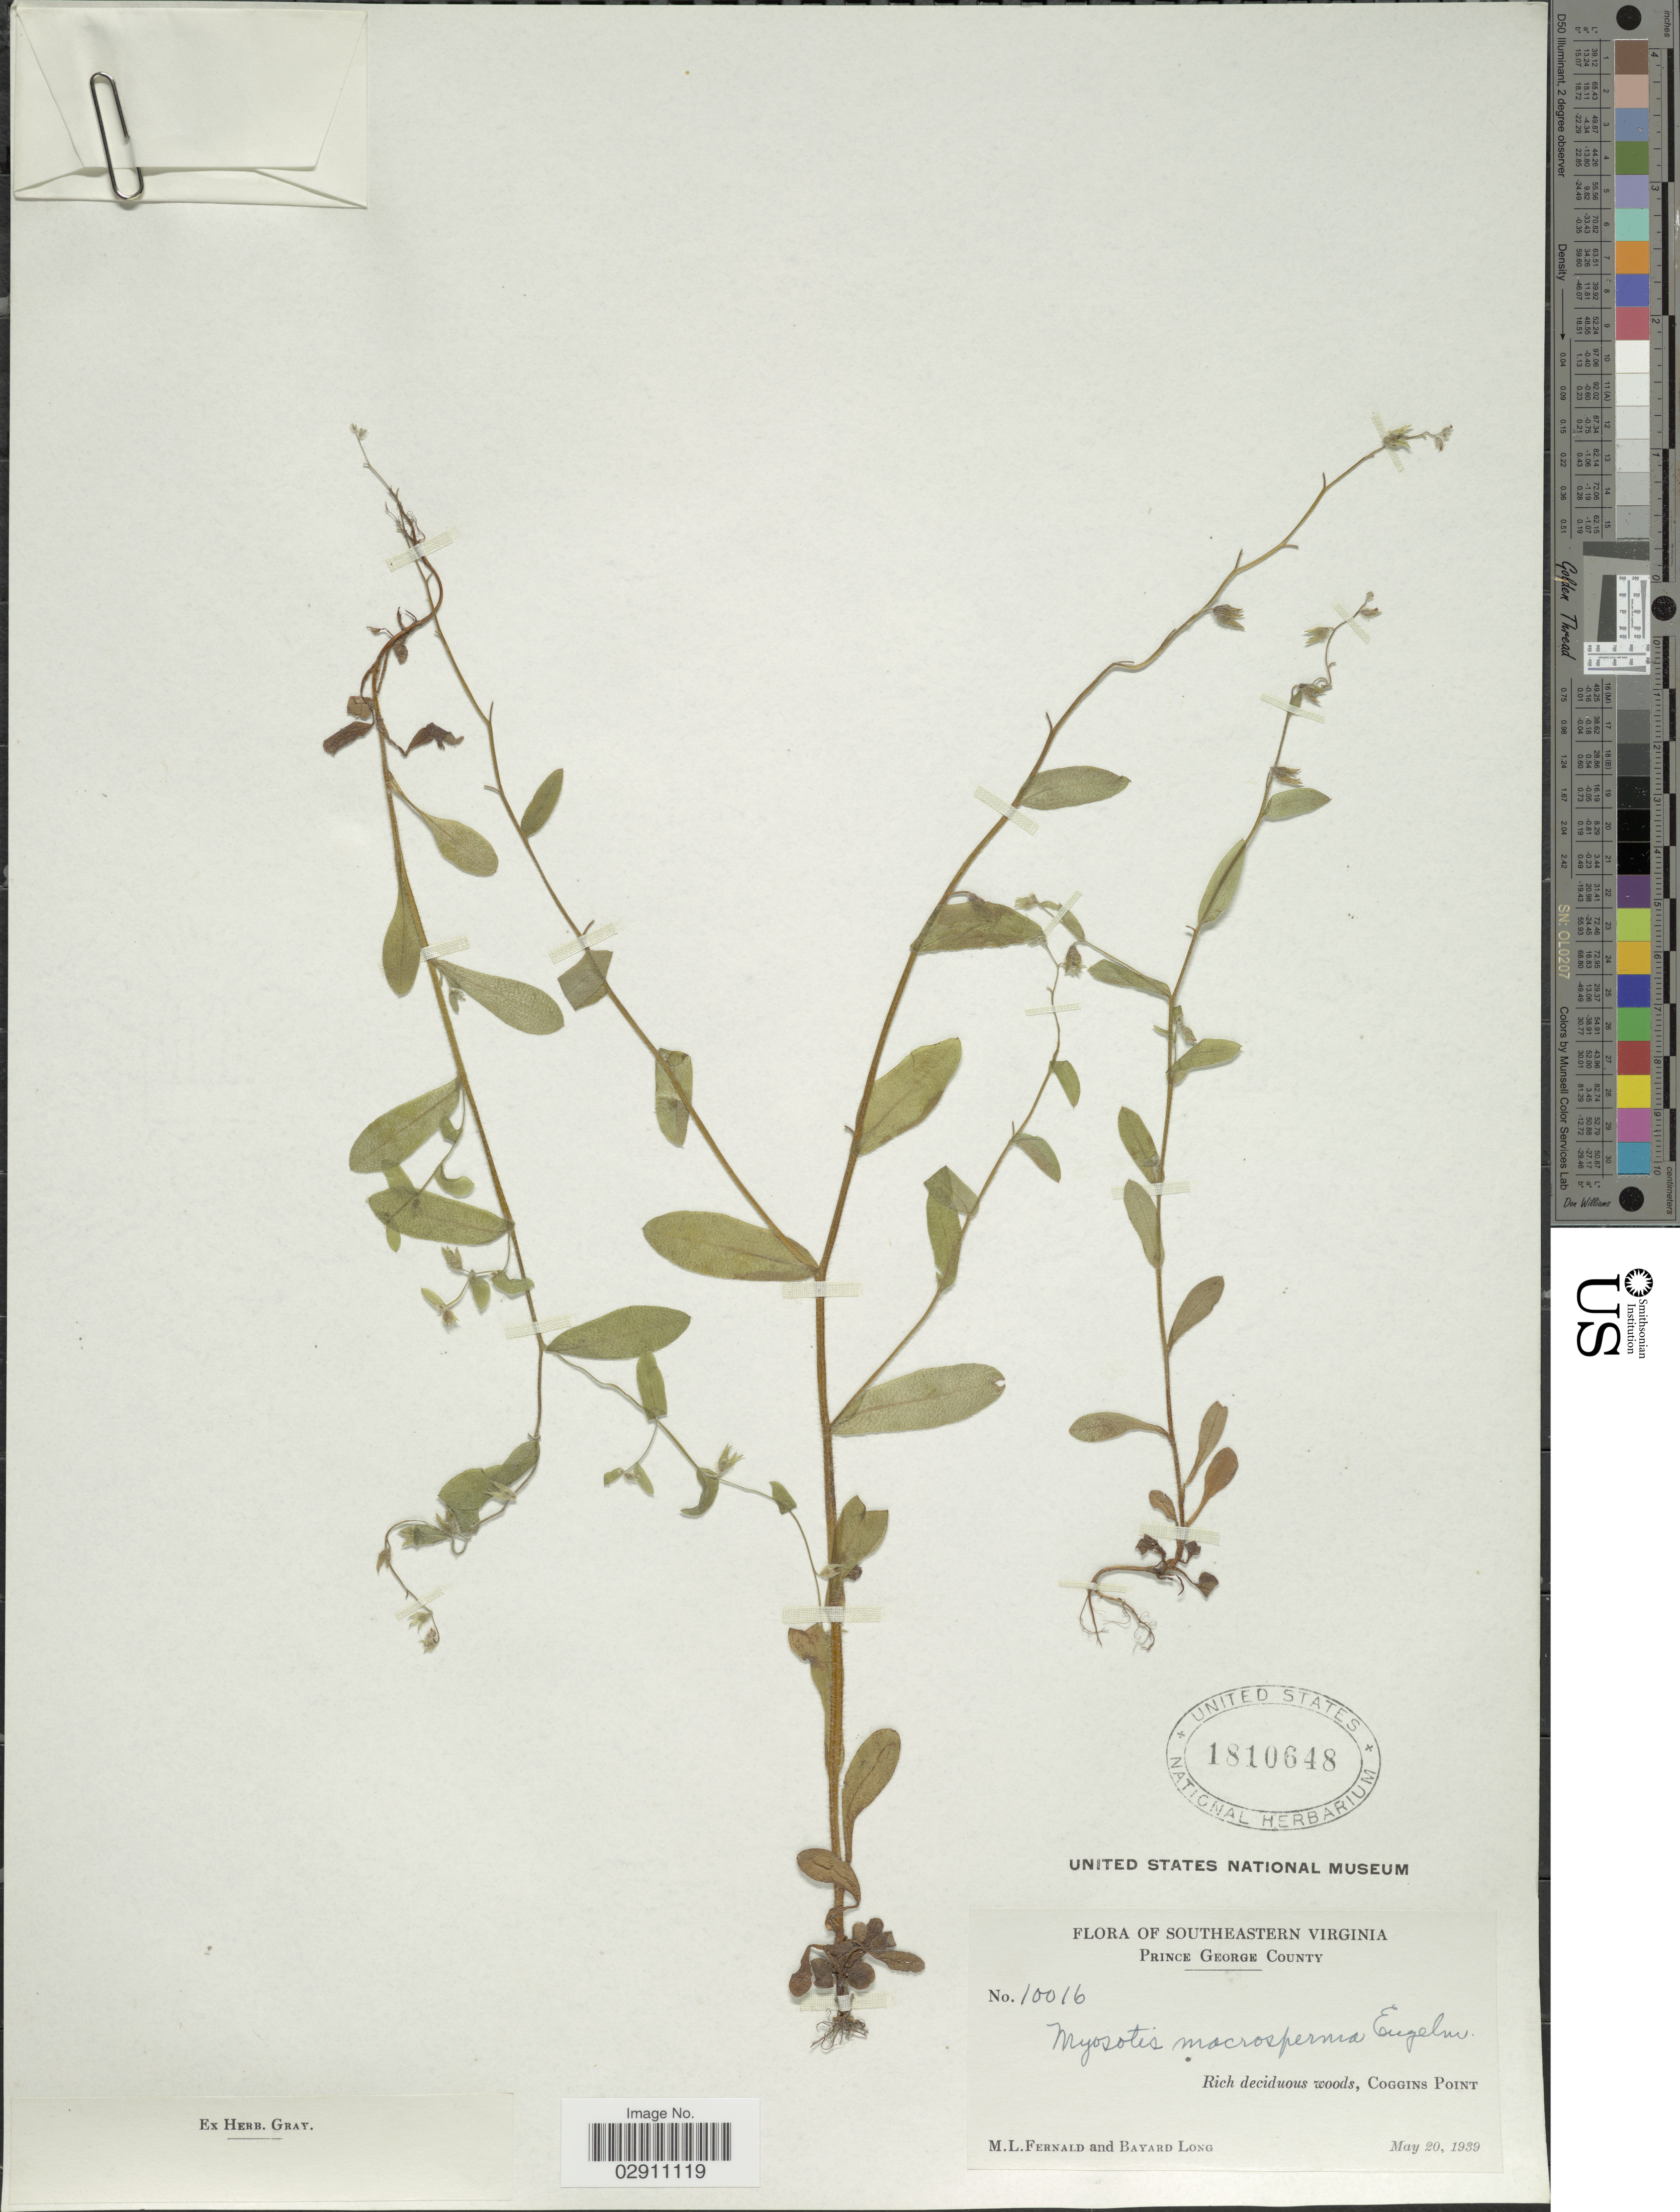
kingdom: Plantae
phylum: Tracheophyta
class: Magnoliopsida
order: Boraginales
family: Boraginaceae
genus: Myosotis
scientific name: Myosotis macrosperma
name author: Engelm.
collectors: M. L. Fernald & B. Long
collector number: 10016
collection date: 1939-05-20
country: United States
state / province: Virginia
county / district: Prince George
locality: Southeastern Virginia, Prince George County. Rich deciduous woods, Coggins Point.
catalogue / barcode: US 1810648